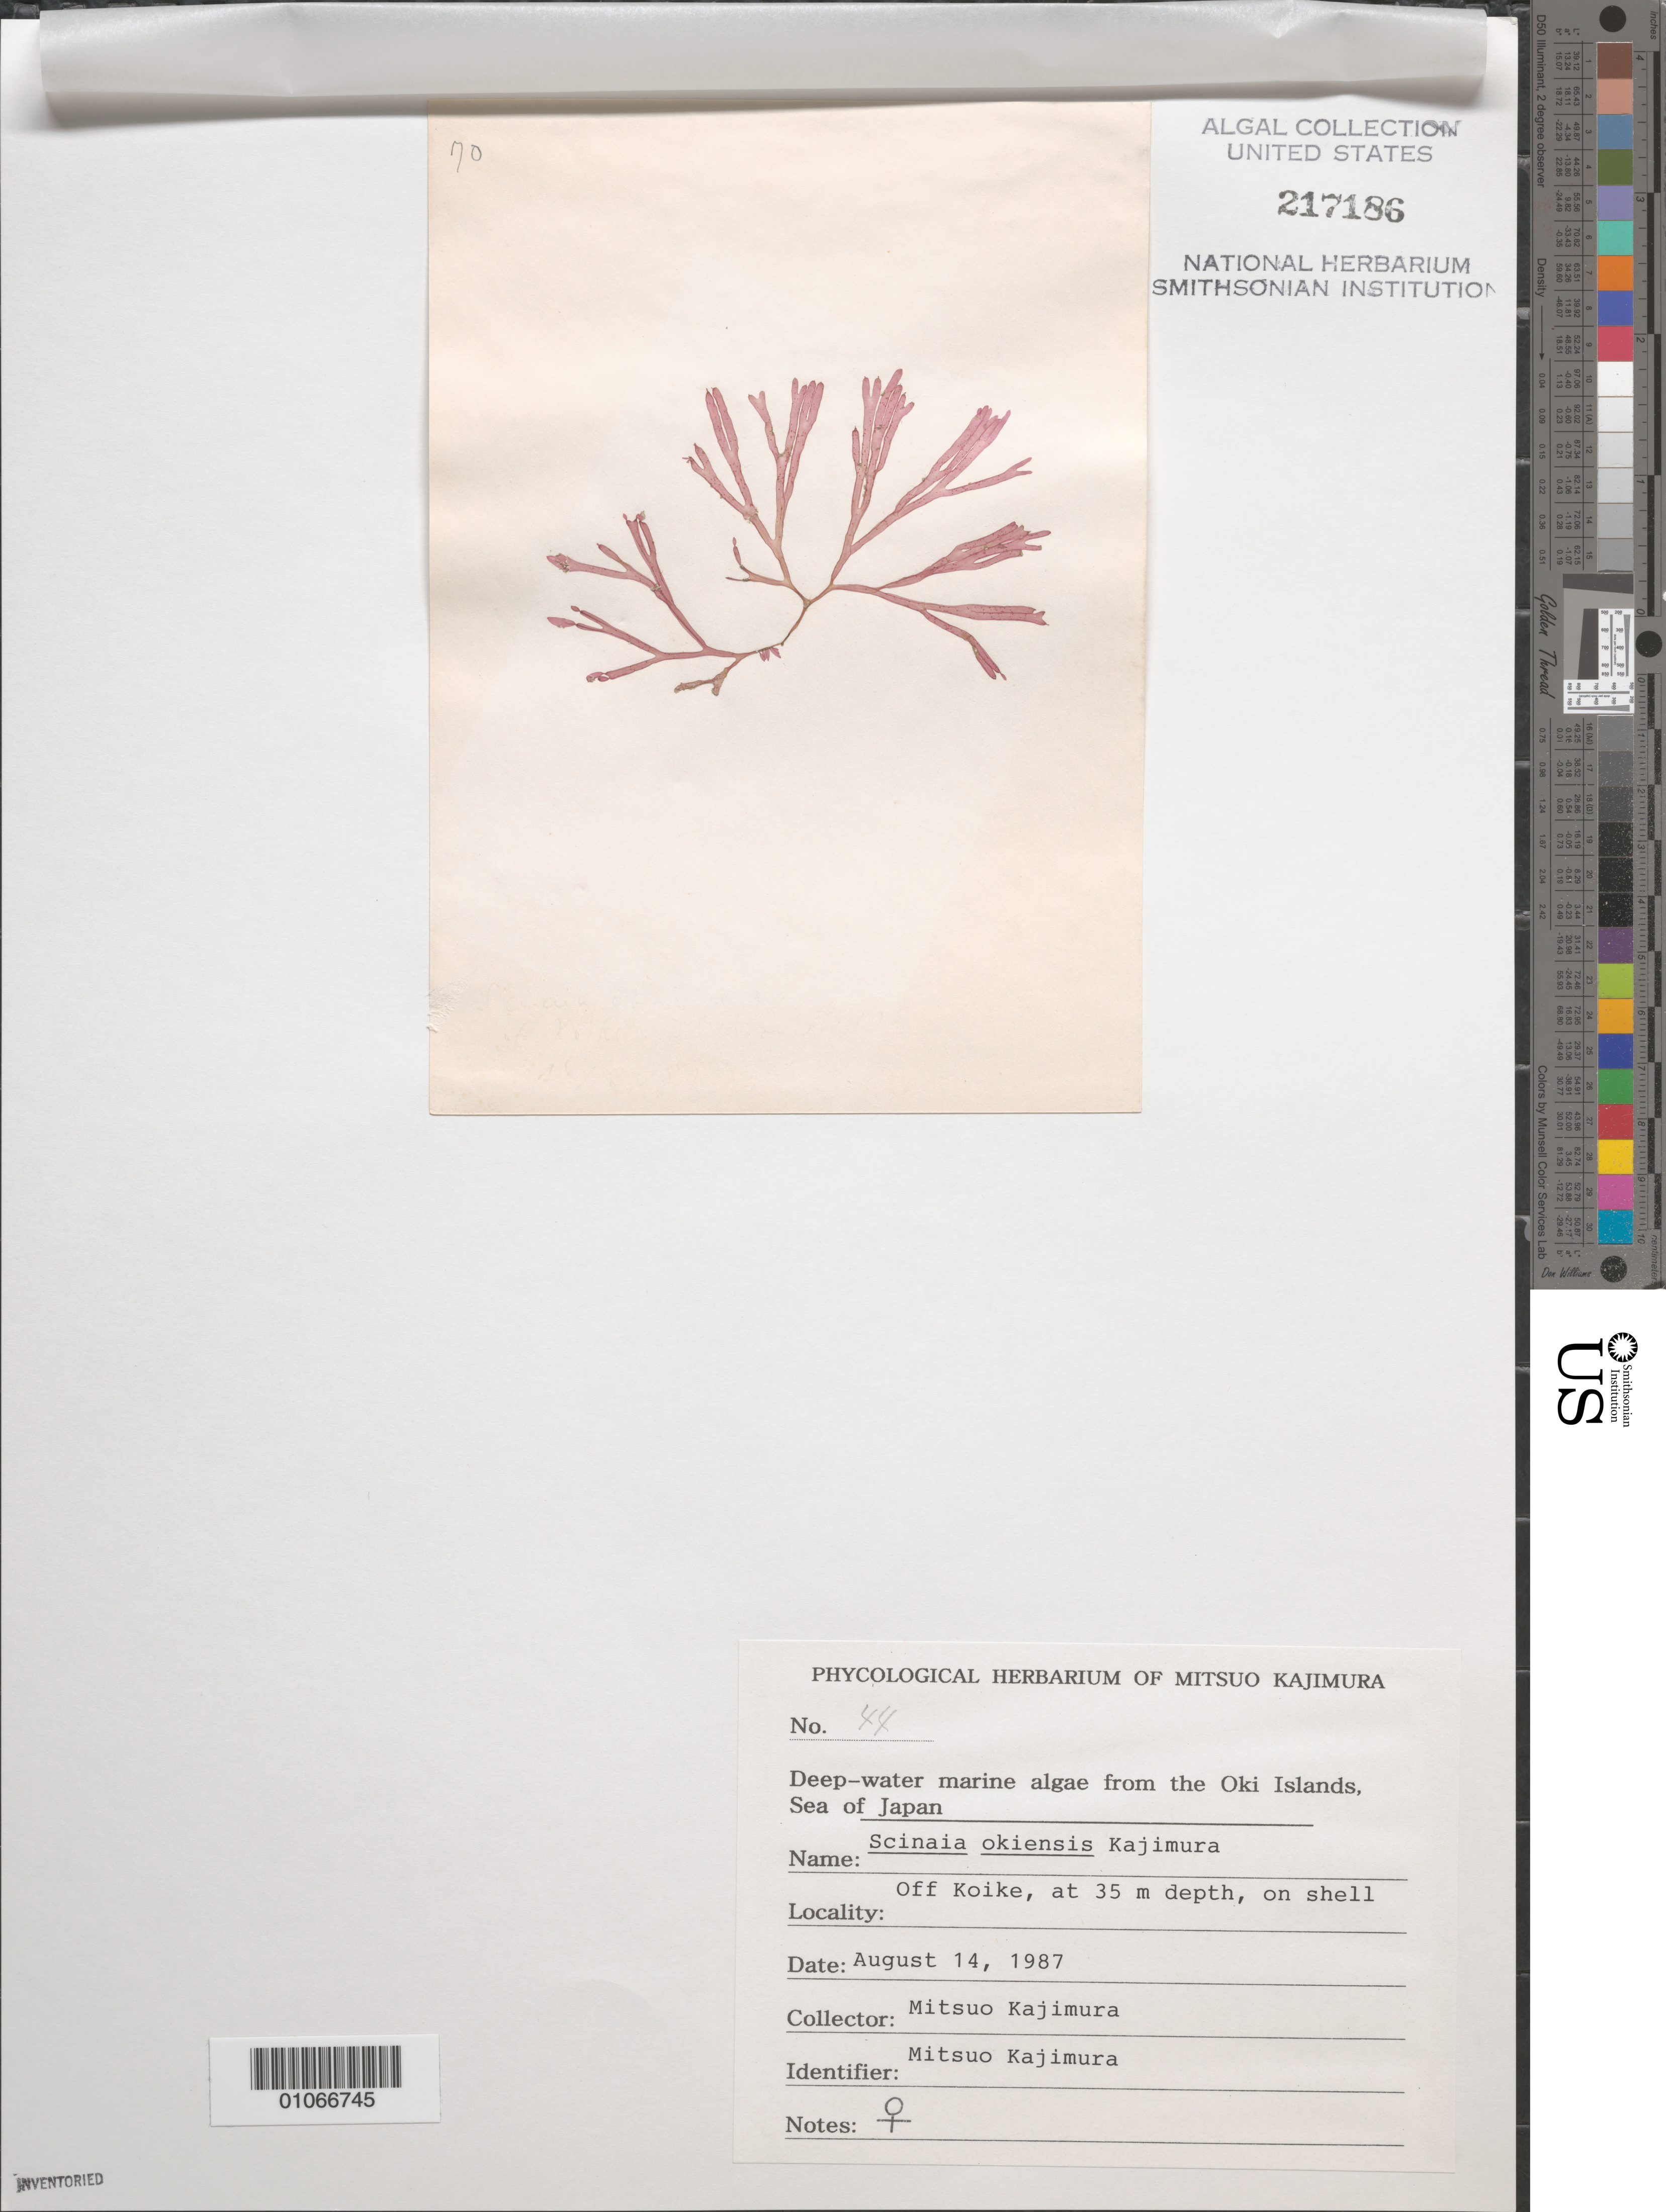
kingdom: Plantae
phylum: Rhodophyta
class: Florideophyceae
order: Nemaliales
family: Scinaiaceae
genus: Scinaia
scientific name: Scinaia okiensis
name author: M. Kajimura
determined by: Kajimura, Mitsuo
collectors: M. Kajimura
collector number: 44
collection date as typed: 14 Aug 1987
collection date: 1987-08-14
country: Japan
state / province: Simane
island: Oki Is.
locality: Off Koike, Sea of Japan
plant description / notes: Phycologial Herbarium of Mitsuo Kajimura, Deep-water marine algae from the Oki Islands, Sea of Japan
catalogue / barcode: US 217186